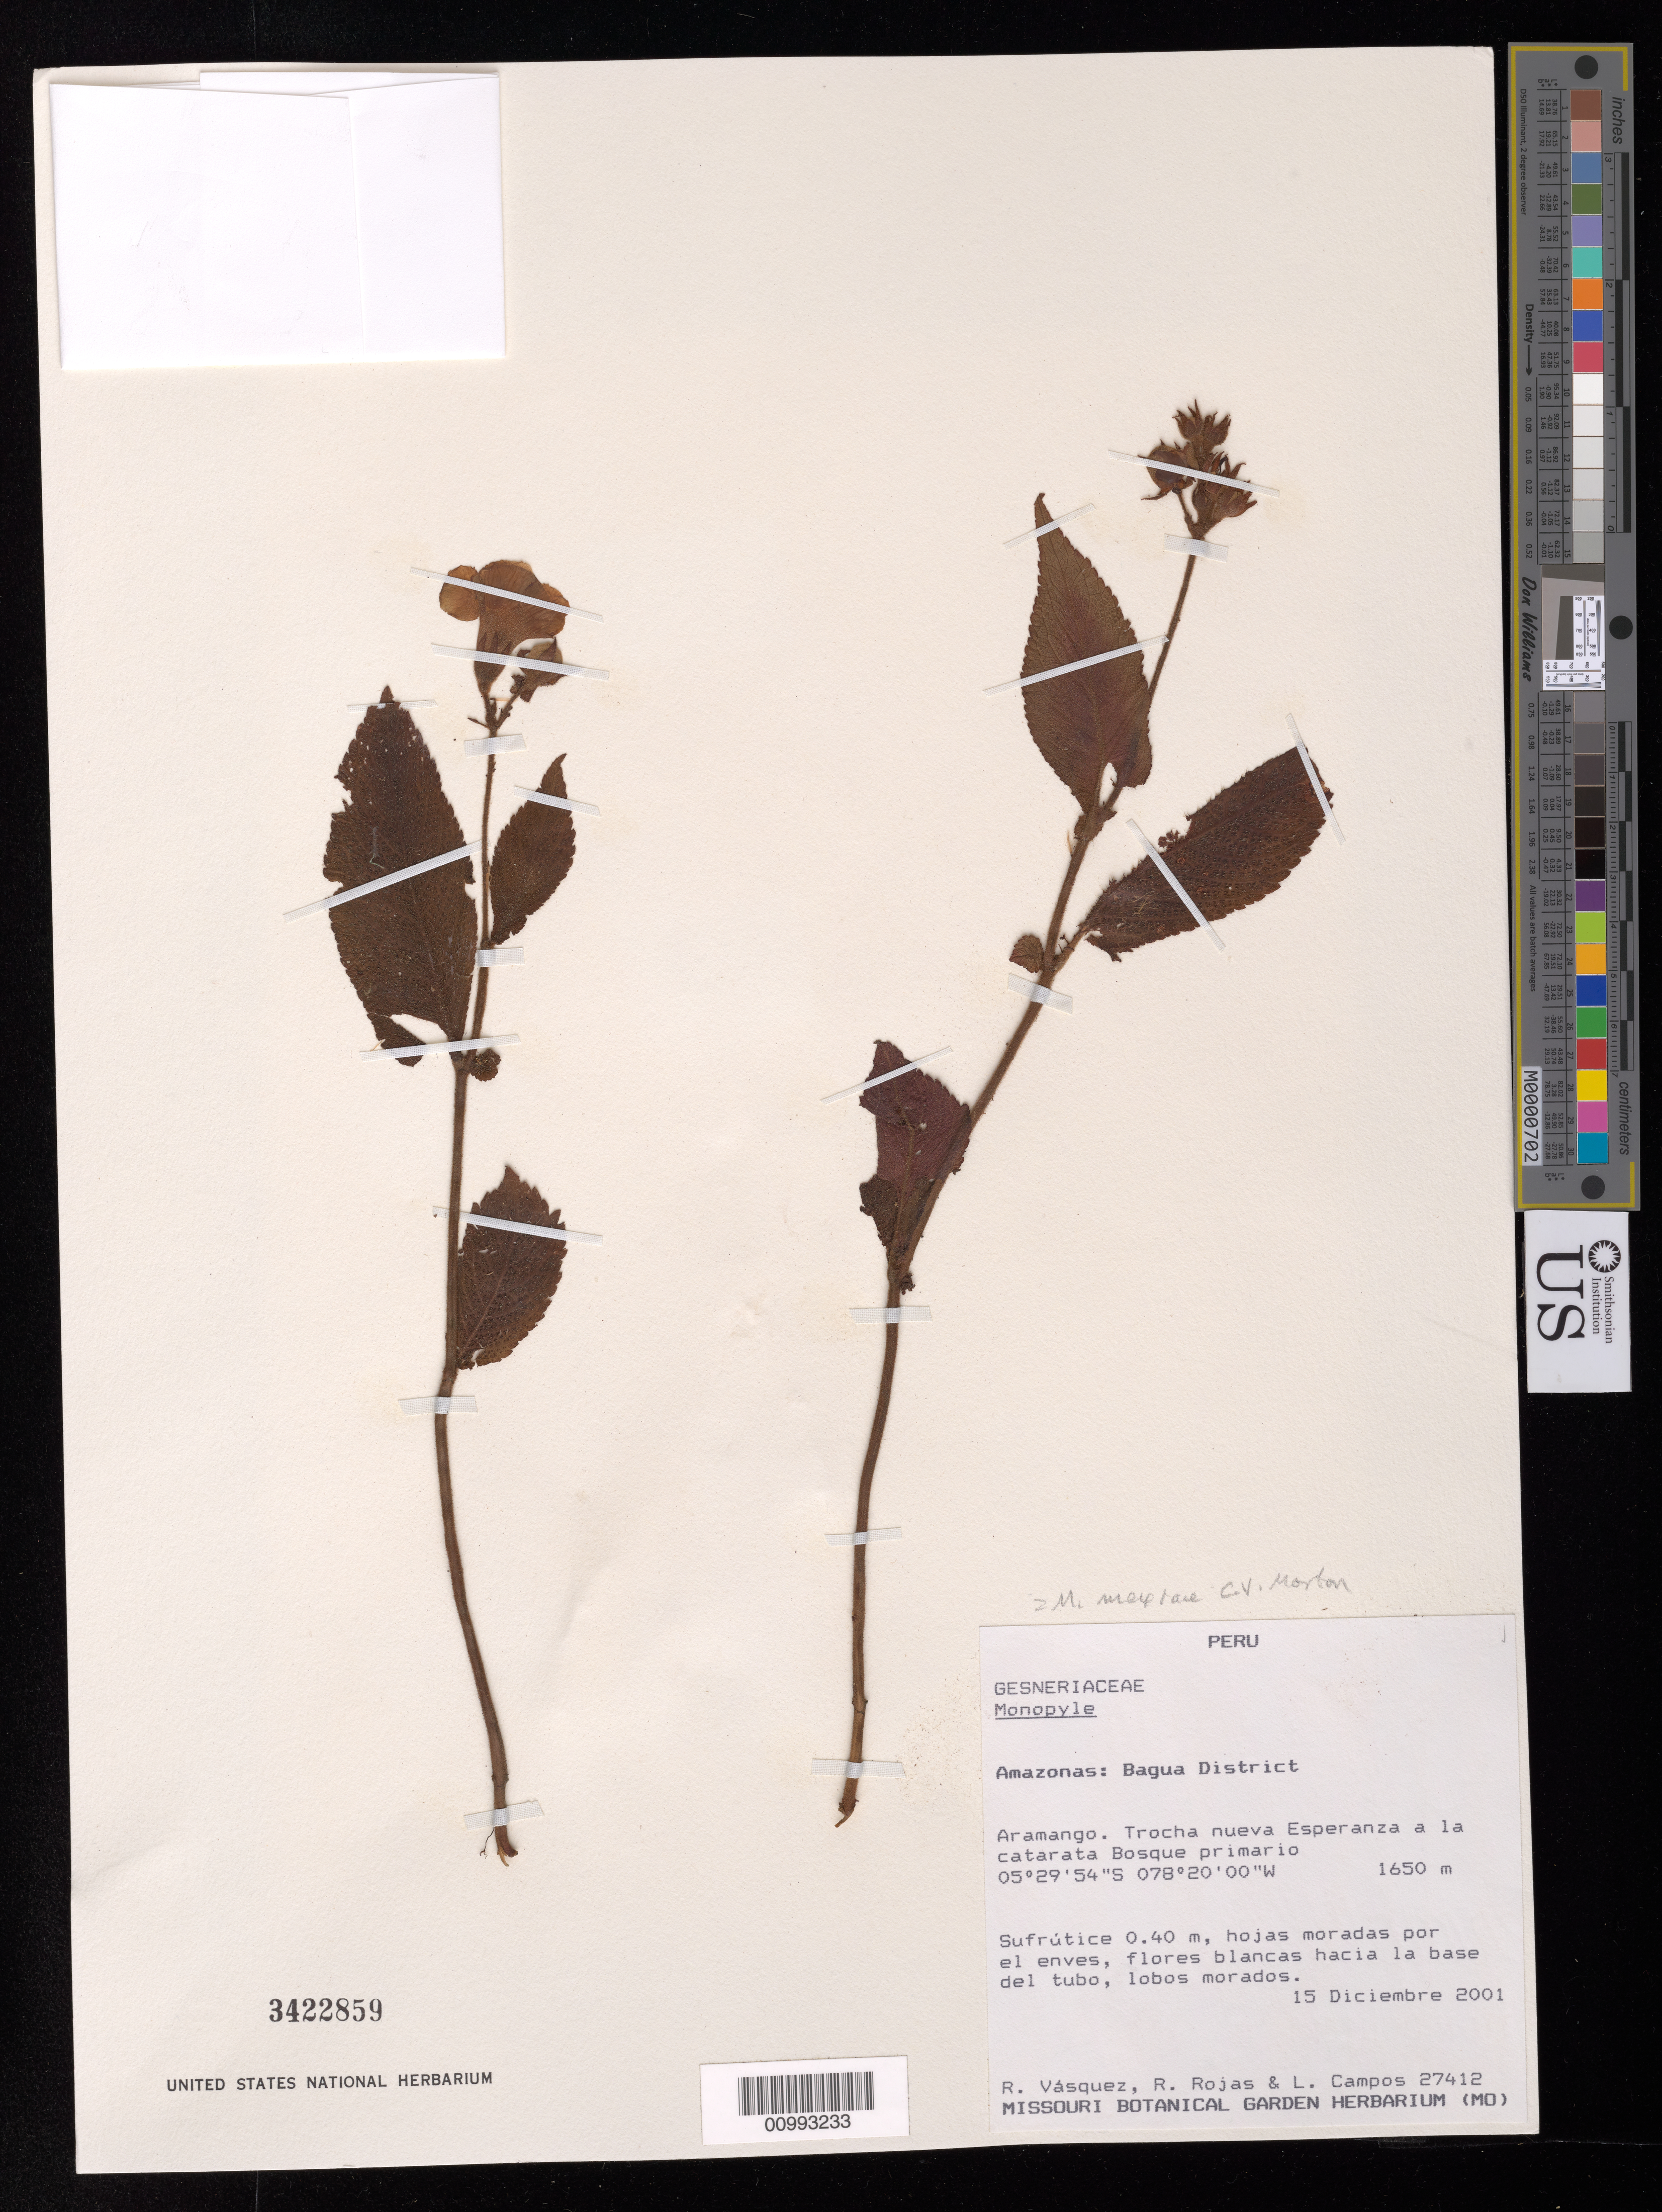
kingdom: Plantae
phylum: Tracheophyta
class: Magnoliopsida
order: Lamiales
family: Gesneriaceae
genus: Monopyle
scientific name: Monopyle mexiae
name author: C.V. Morton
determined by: Skog, Laurence E.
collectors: R. Vásquez, R. Rojas & L. Campos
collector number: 27412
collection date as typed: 15 Dec 2001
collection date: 2001-12-15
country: Peru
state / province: Amazonas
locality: Amazonas: Bagua District. Aramango, trocha nueva Esperanza a la catarata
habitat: Bosque primario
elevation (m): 1650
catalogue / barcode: US 3422859